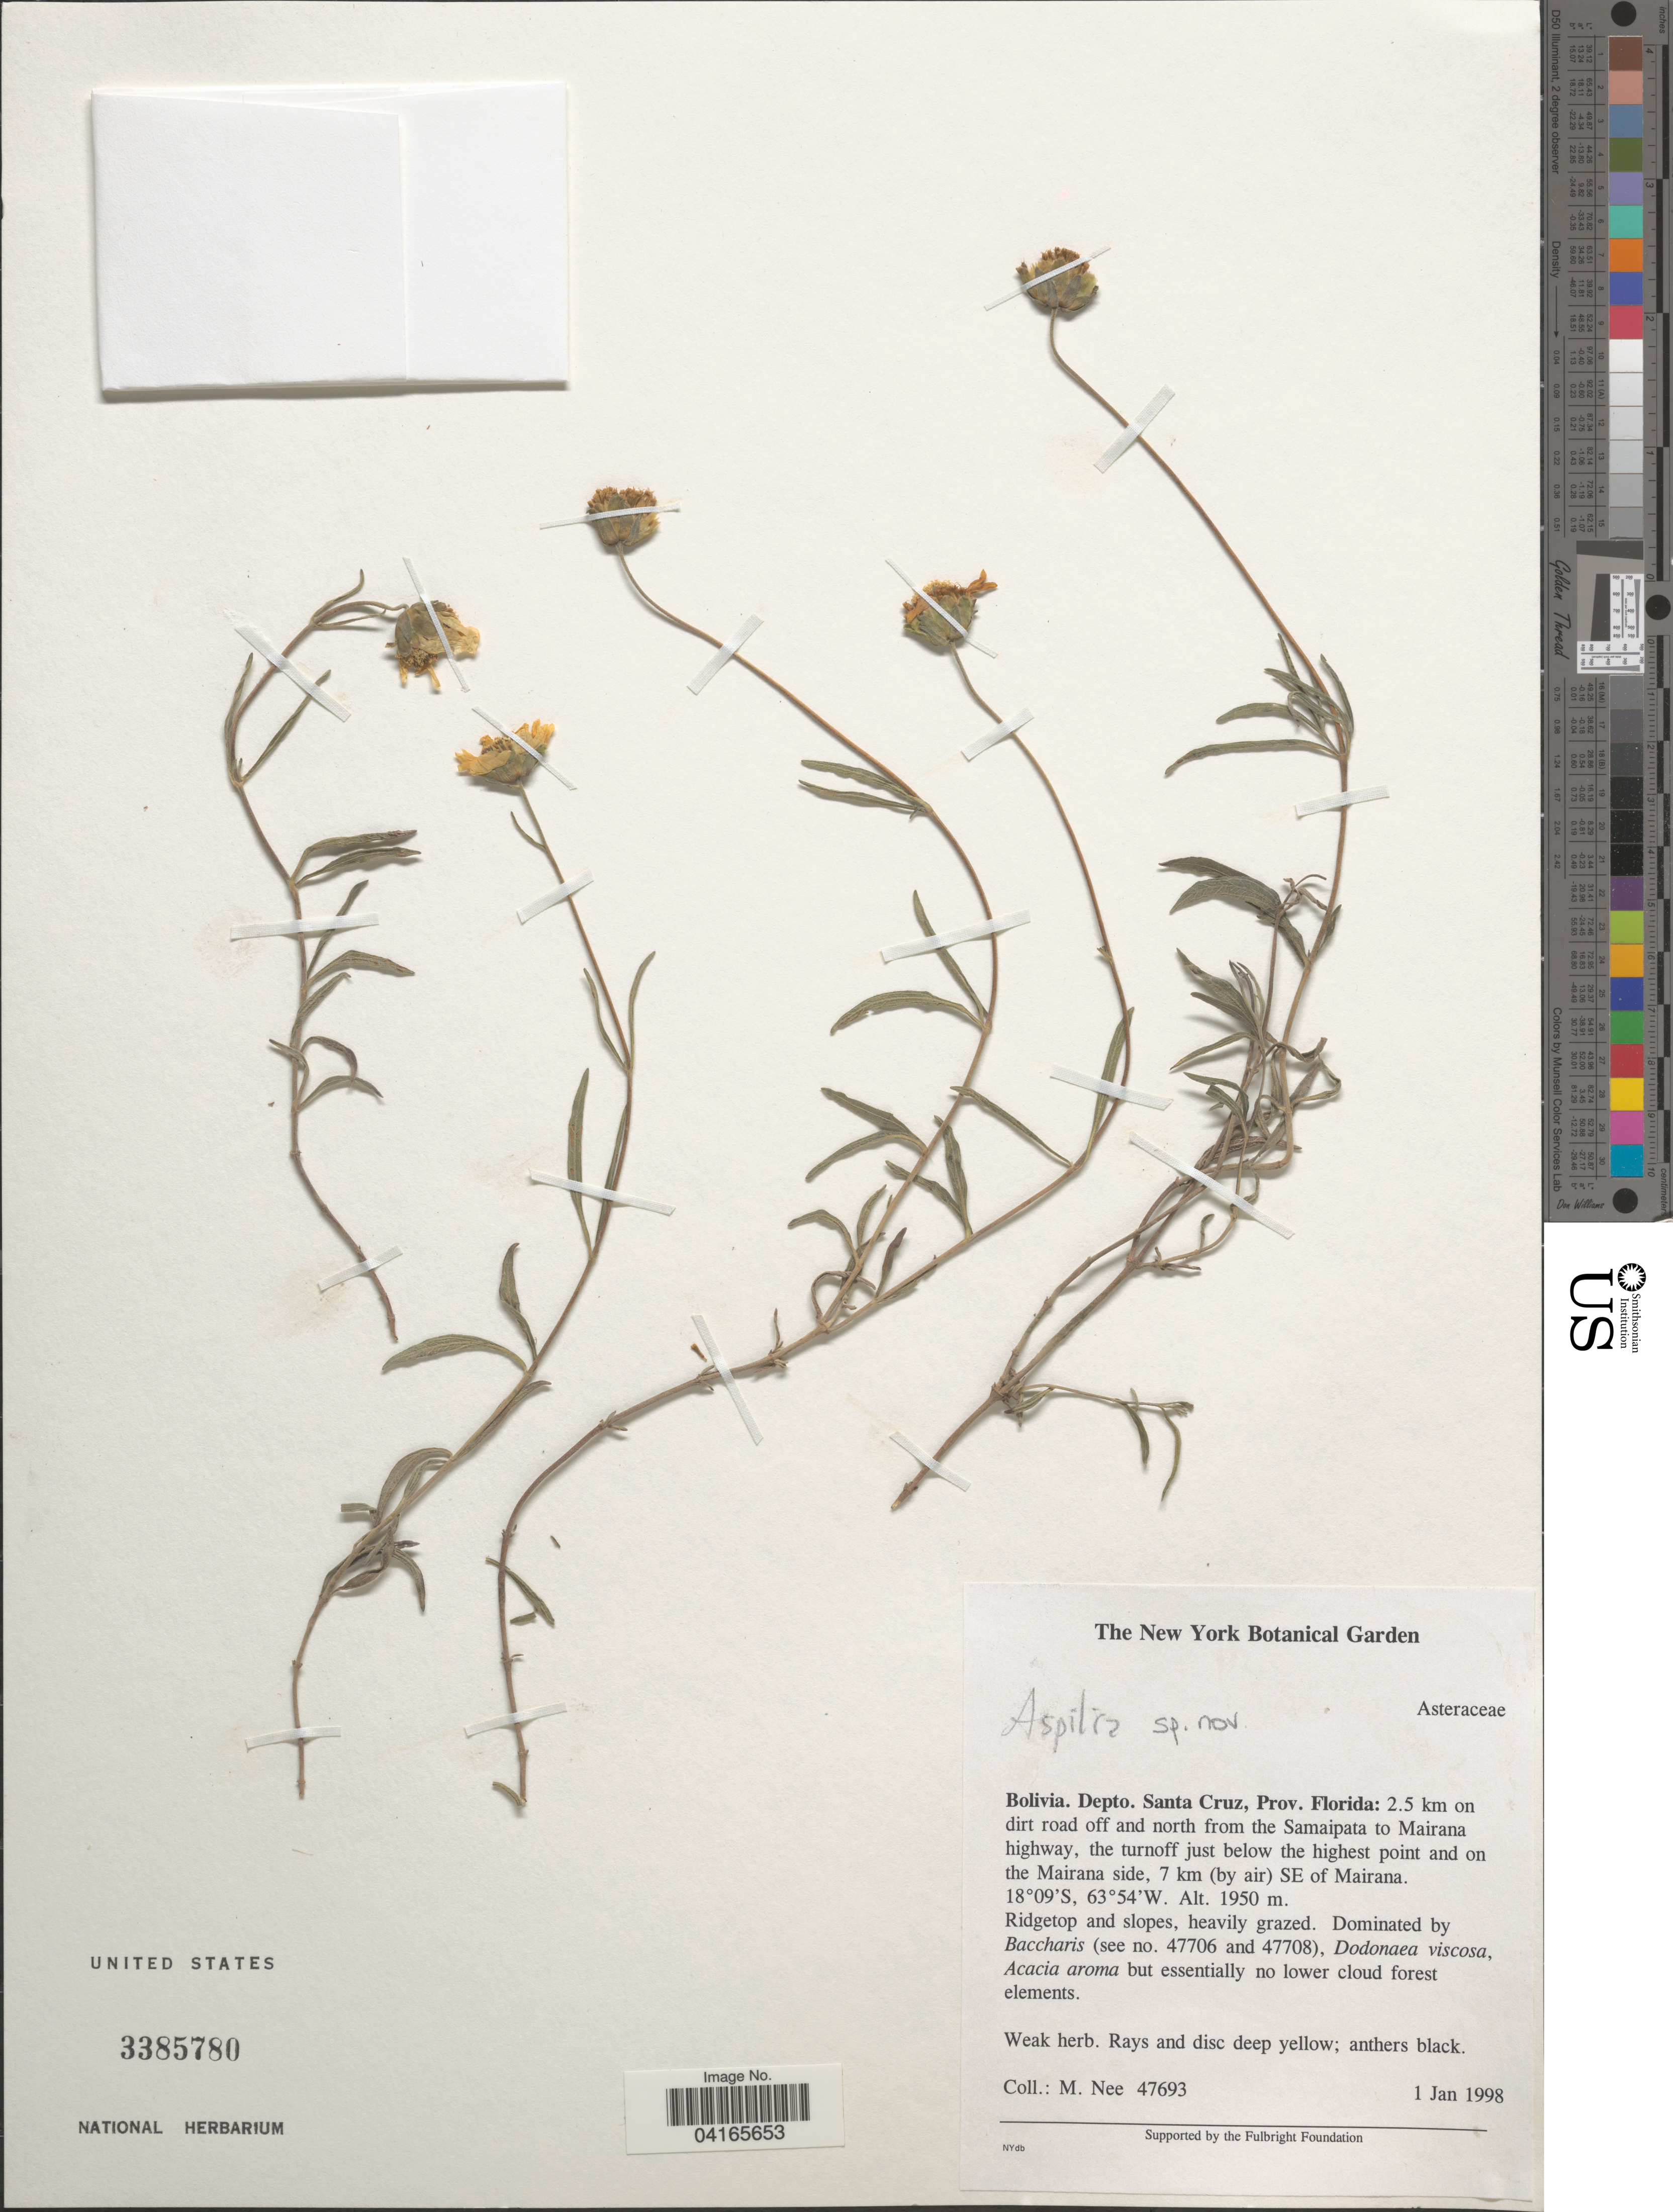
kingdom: Plantae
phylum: Tracheophyta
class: Magnoliopsida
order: Asterales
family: Asteraceae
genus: Aspilia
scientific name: Aspilia sp.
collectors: M. Nee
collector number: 47693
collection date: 1998-01-01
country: Bolivia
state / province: Santa Cruz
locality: Depto. Santa Cruz, Prov. Florida: 2.5 km on dirt road off and north from the Samaipata to Mairana highway, the turnoff just below the highest point and on the Mairana side, 7 km (by air) SE of Mairana.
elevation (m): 1950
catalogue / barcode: US 3385780